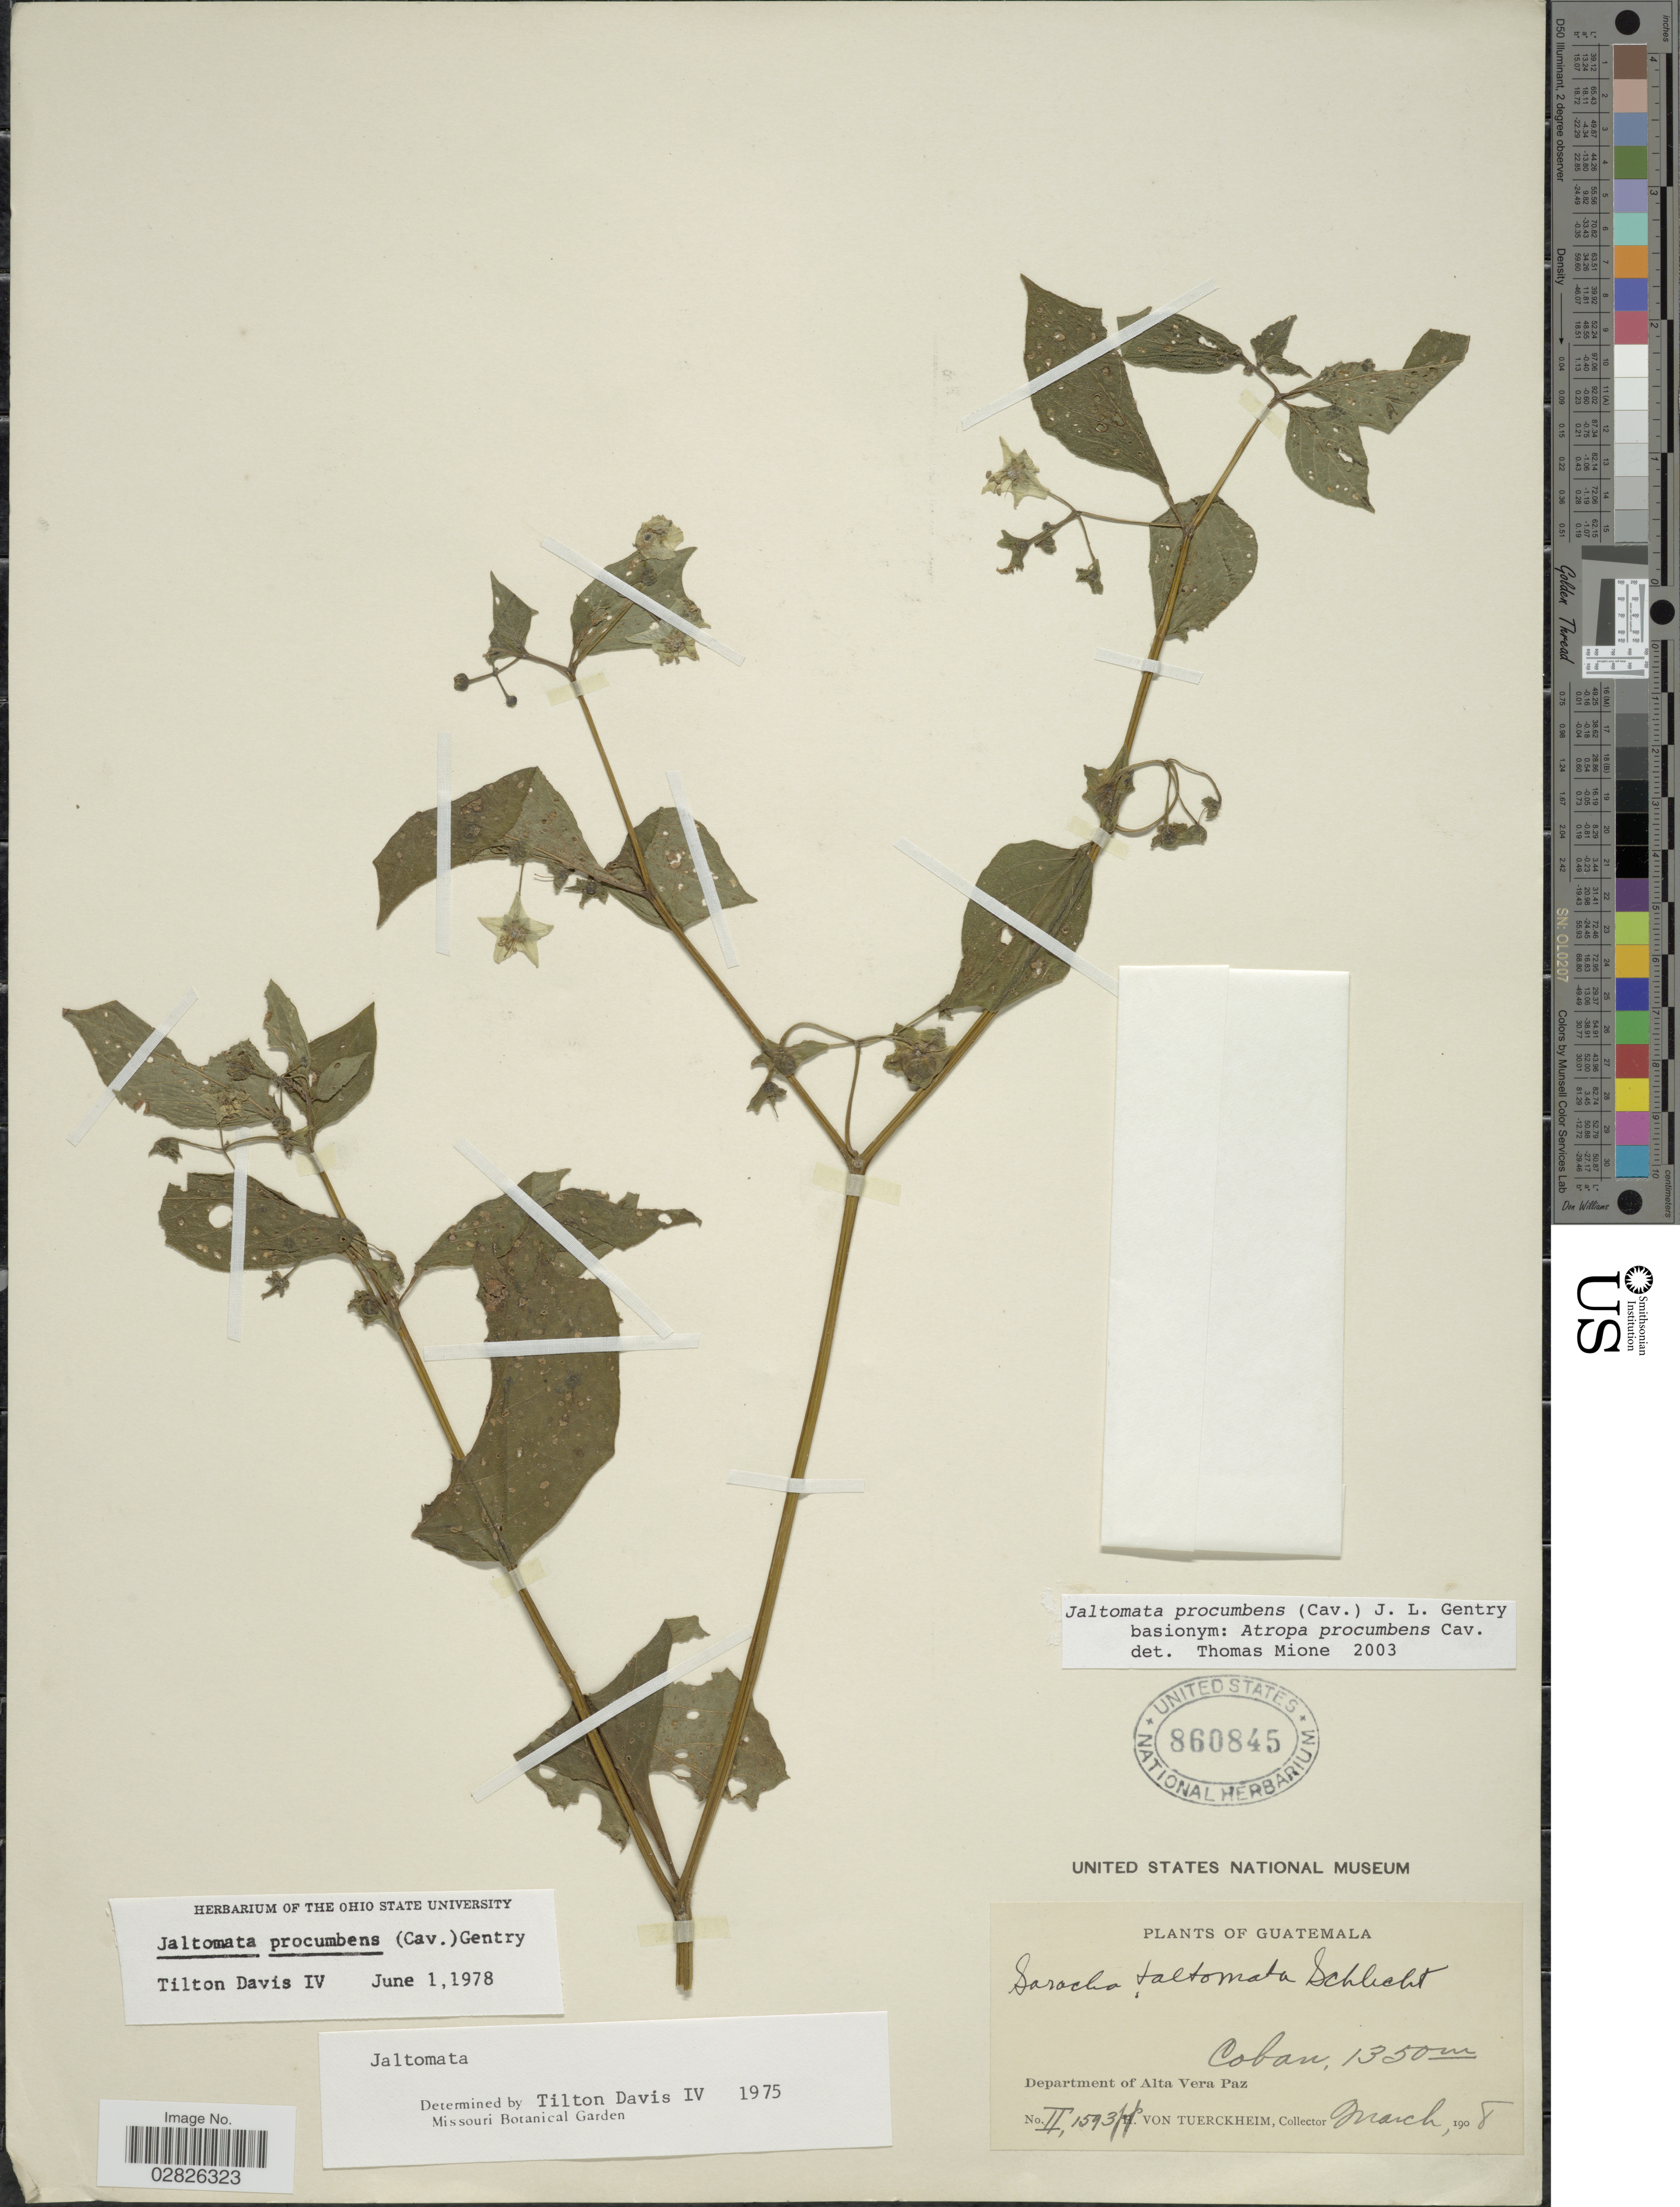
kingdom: Plantae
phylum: Tracheophyta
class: Magnoliopsida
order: Solanales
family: Solanaceae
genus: Jaltomata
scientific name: Jaltomata procumbens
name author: (Cav.) J.L. Gentry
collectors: H. von Türckheim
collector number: II1593H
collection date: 1908-03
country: Guatemala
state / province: Alta Verapaz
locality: Coban. Department of Alta Vera Paz.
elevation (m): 1350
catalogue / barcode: US 860845